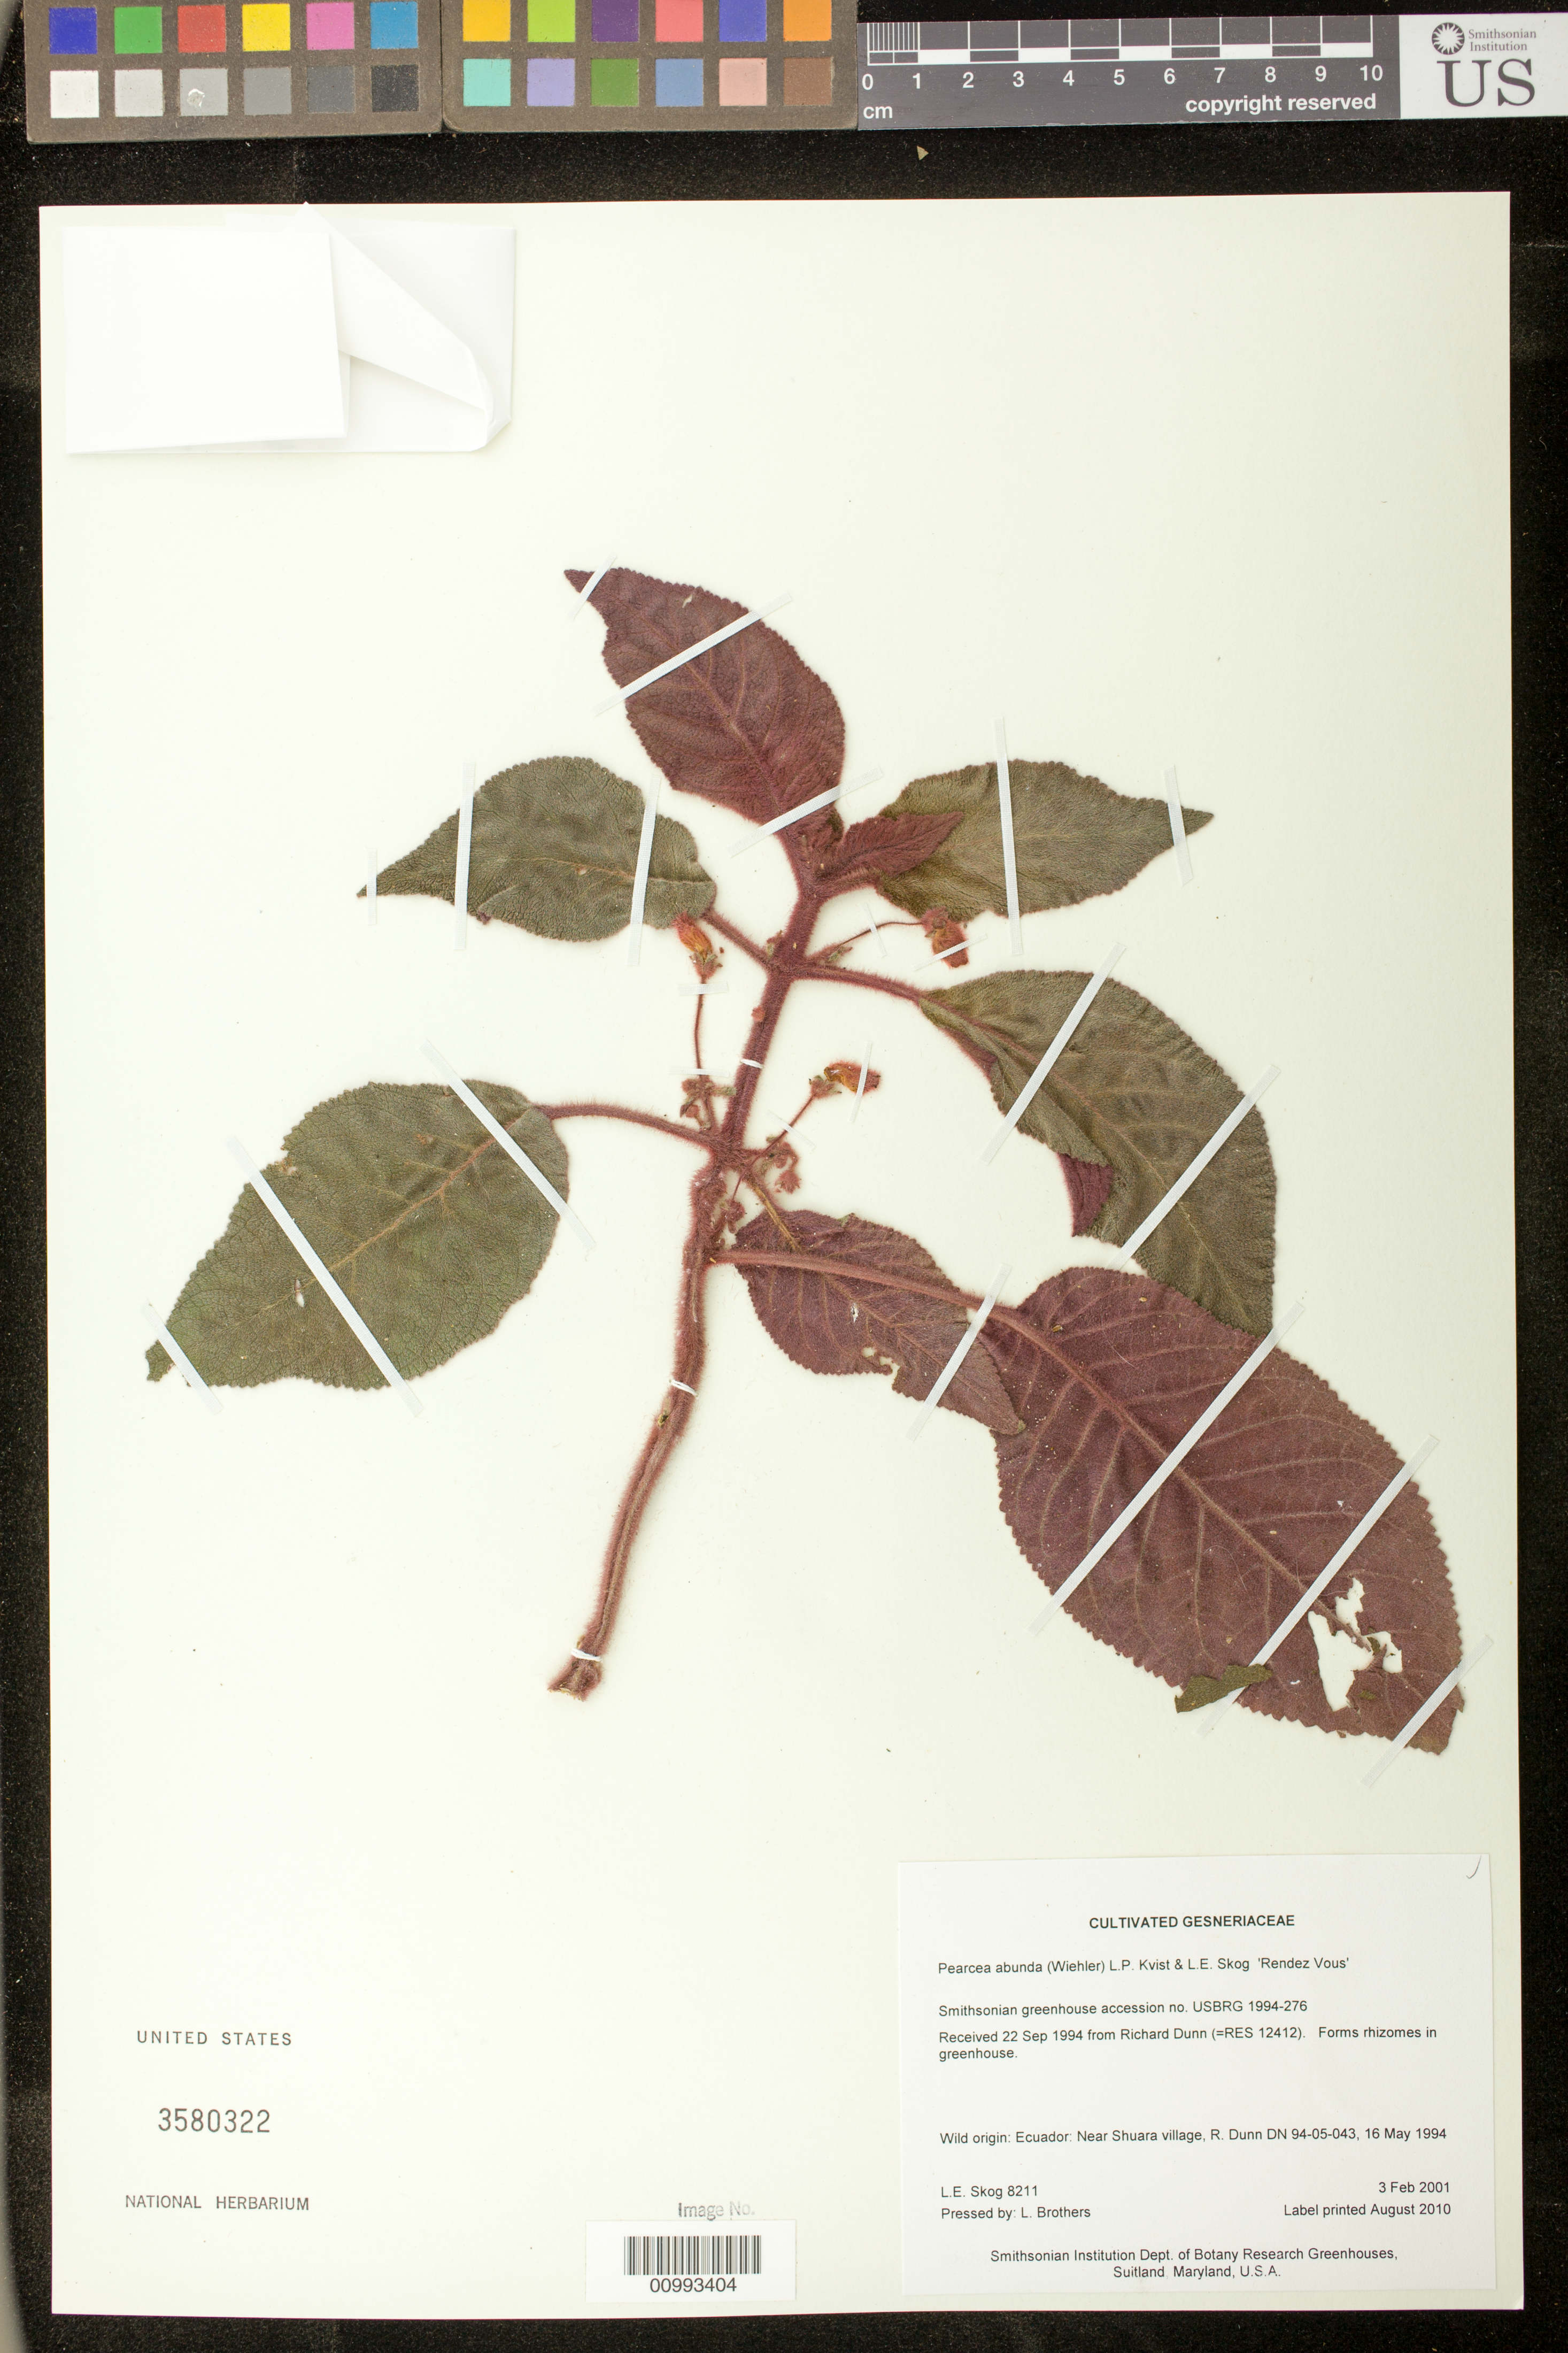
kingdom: Plantae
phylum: Tracheophyta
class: Magnoliopsida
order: Lamiales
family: Gesneriaceae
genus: Pearcea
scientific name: Pearcea abunda 'Rendez Vous'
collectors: L. E. Skog & L. Brothers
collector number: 8211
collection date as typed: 3 Feb 2001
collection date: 2001-02-03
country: Ecuador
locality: Smithsonian Institution Dept. of Botany Research Greenhouses, Suitland, Maryland, U.S.A.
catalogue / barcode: US 3580322